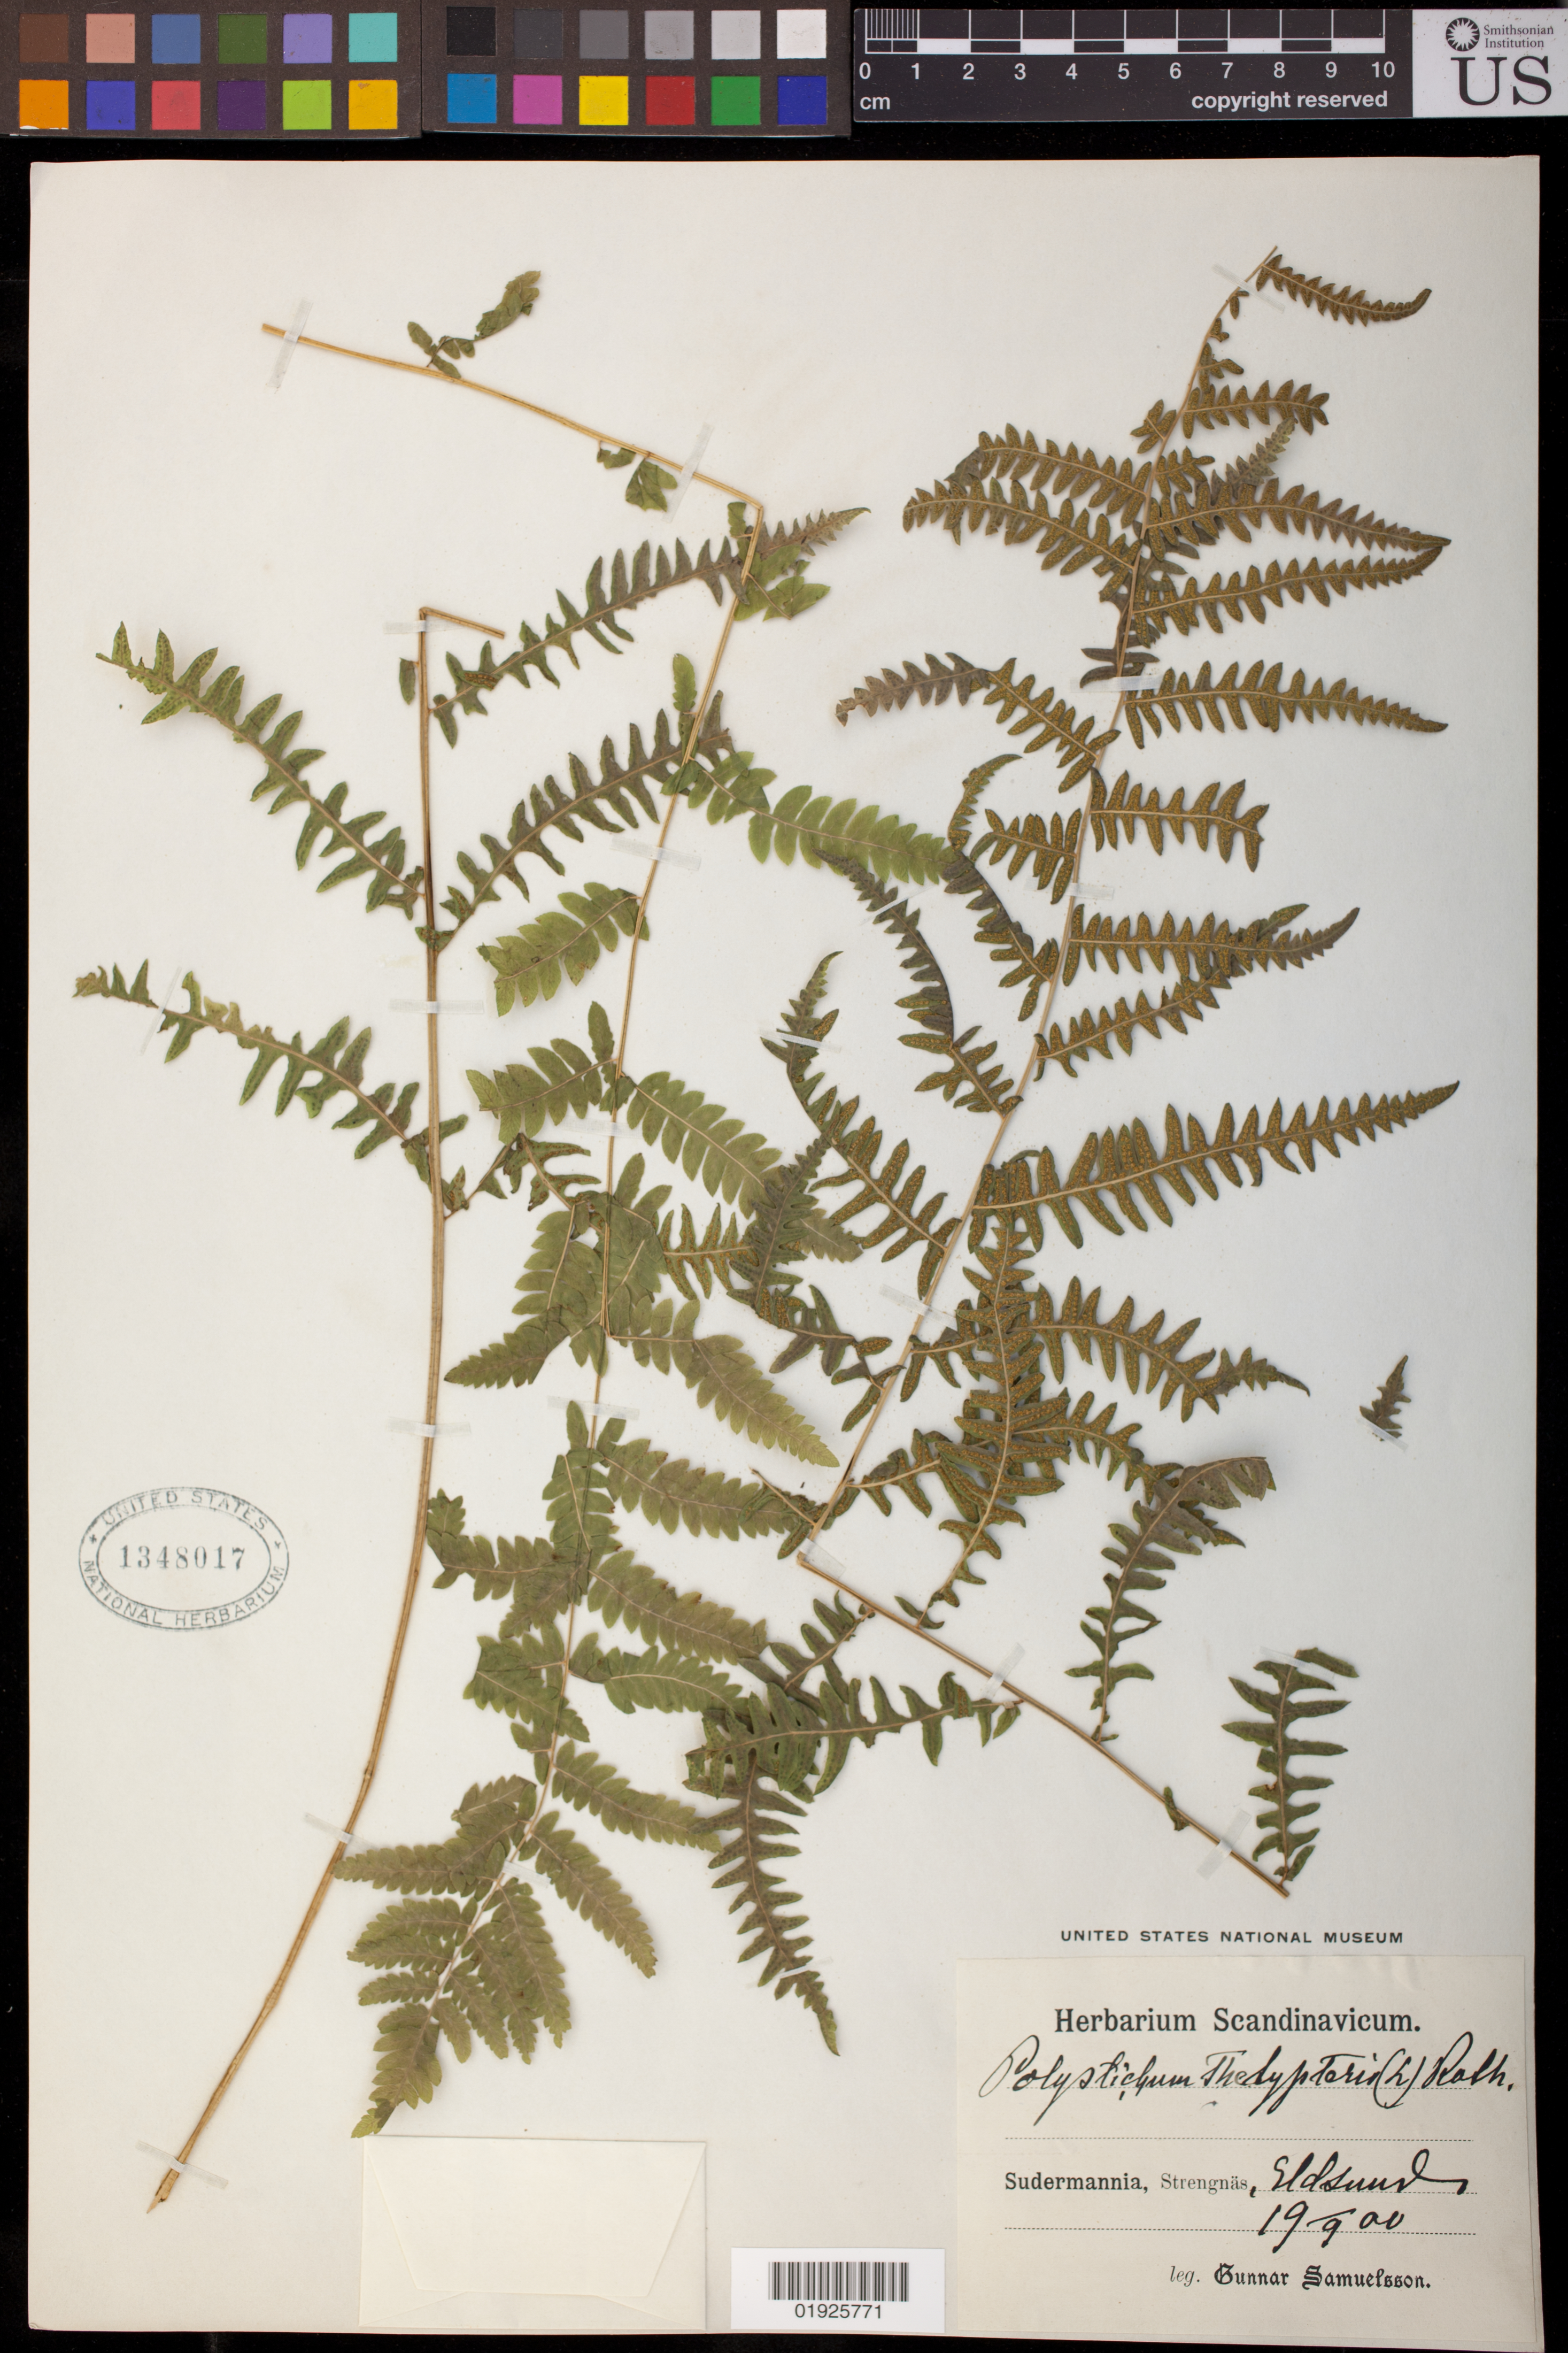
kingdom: Plantae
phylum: Tracheophyta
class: Polypodiopsida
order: Polypodiales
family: Thelypteridaceae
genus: Thelypteris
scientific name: Thelypteris palustris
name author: (Salisb.) Schott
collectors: G. Samuelsson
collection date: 1900-09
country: Sweden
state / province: Sodermanland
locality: Strengnas, Eldsund.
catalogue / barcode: US 1348017